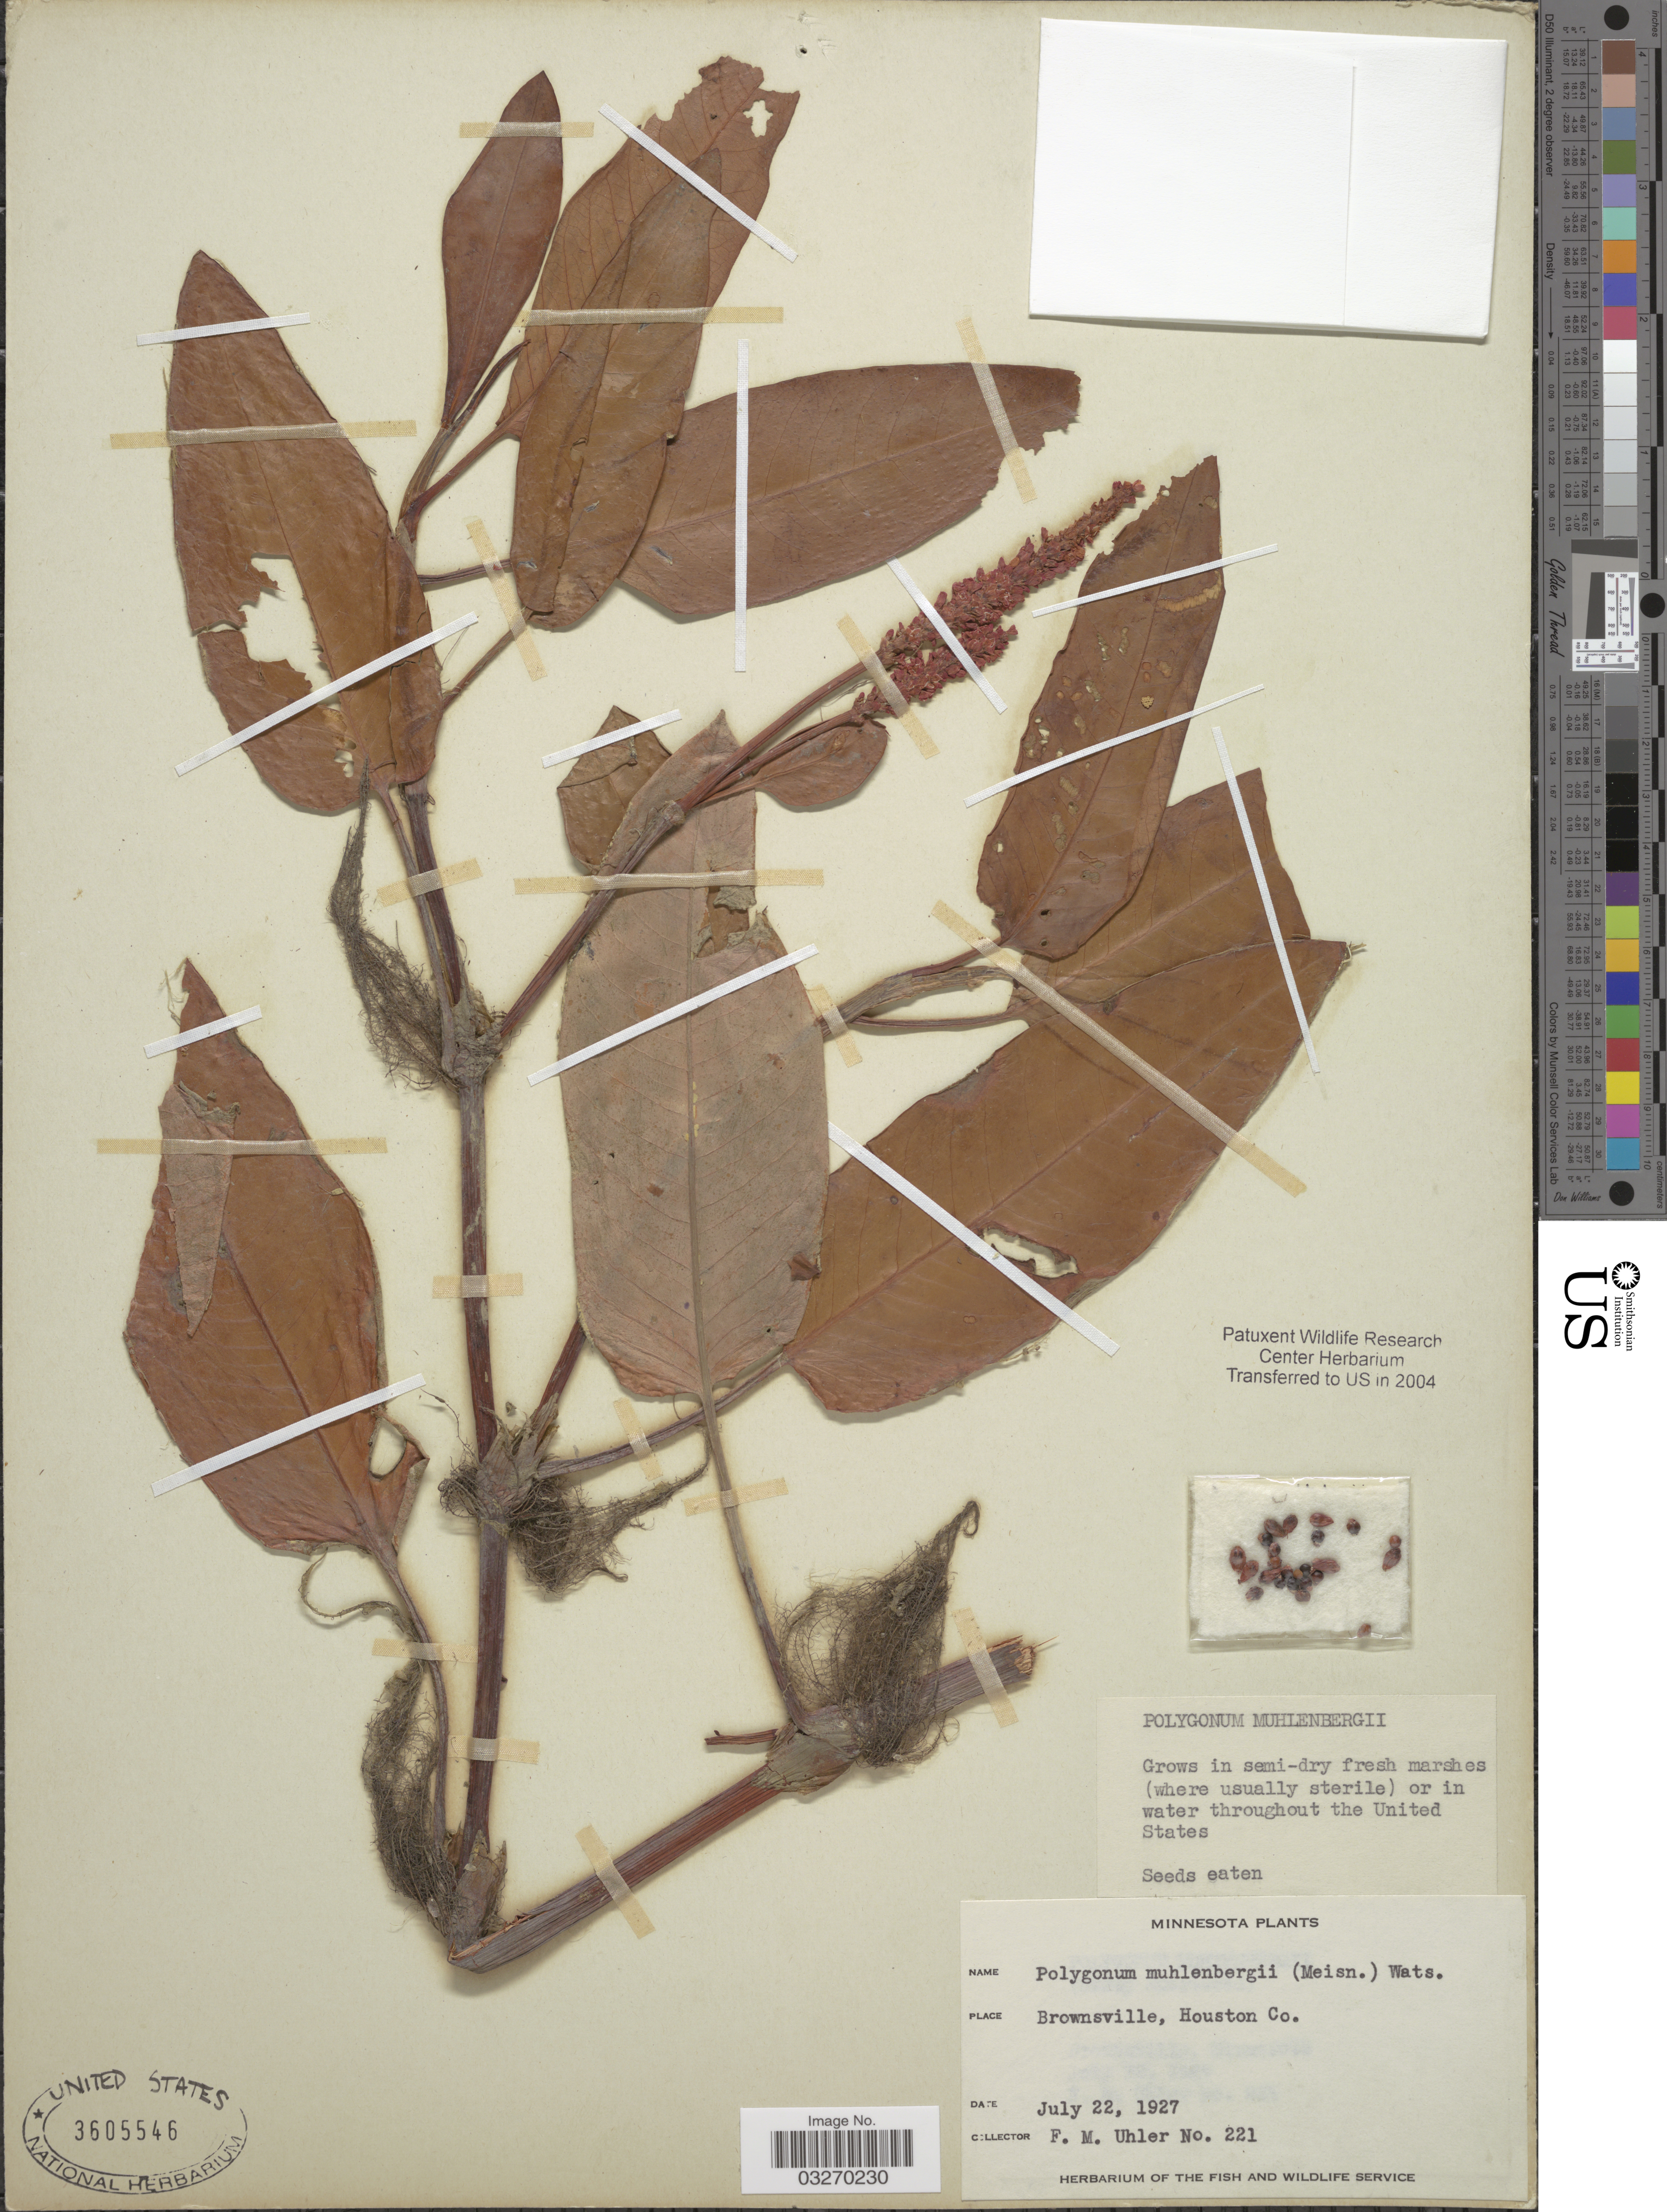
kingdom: Plantae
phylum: Tracheophyta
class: Magnoliopsida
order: Caryophyllales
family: Polygonaceae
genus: Persicaria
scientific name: Persicaria coccinea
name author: (Muhl. ex Willd.) Greene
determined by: Atha, D. E.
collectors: F. M. Uhler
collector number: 221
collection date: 1927-07-22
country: United States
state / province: Minnesota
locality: Brownsville, Houston Co.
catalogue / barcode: US 3605546